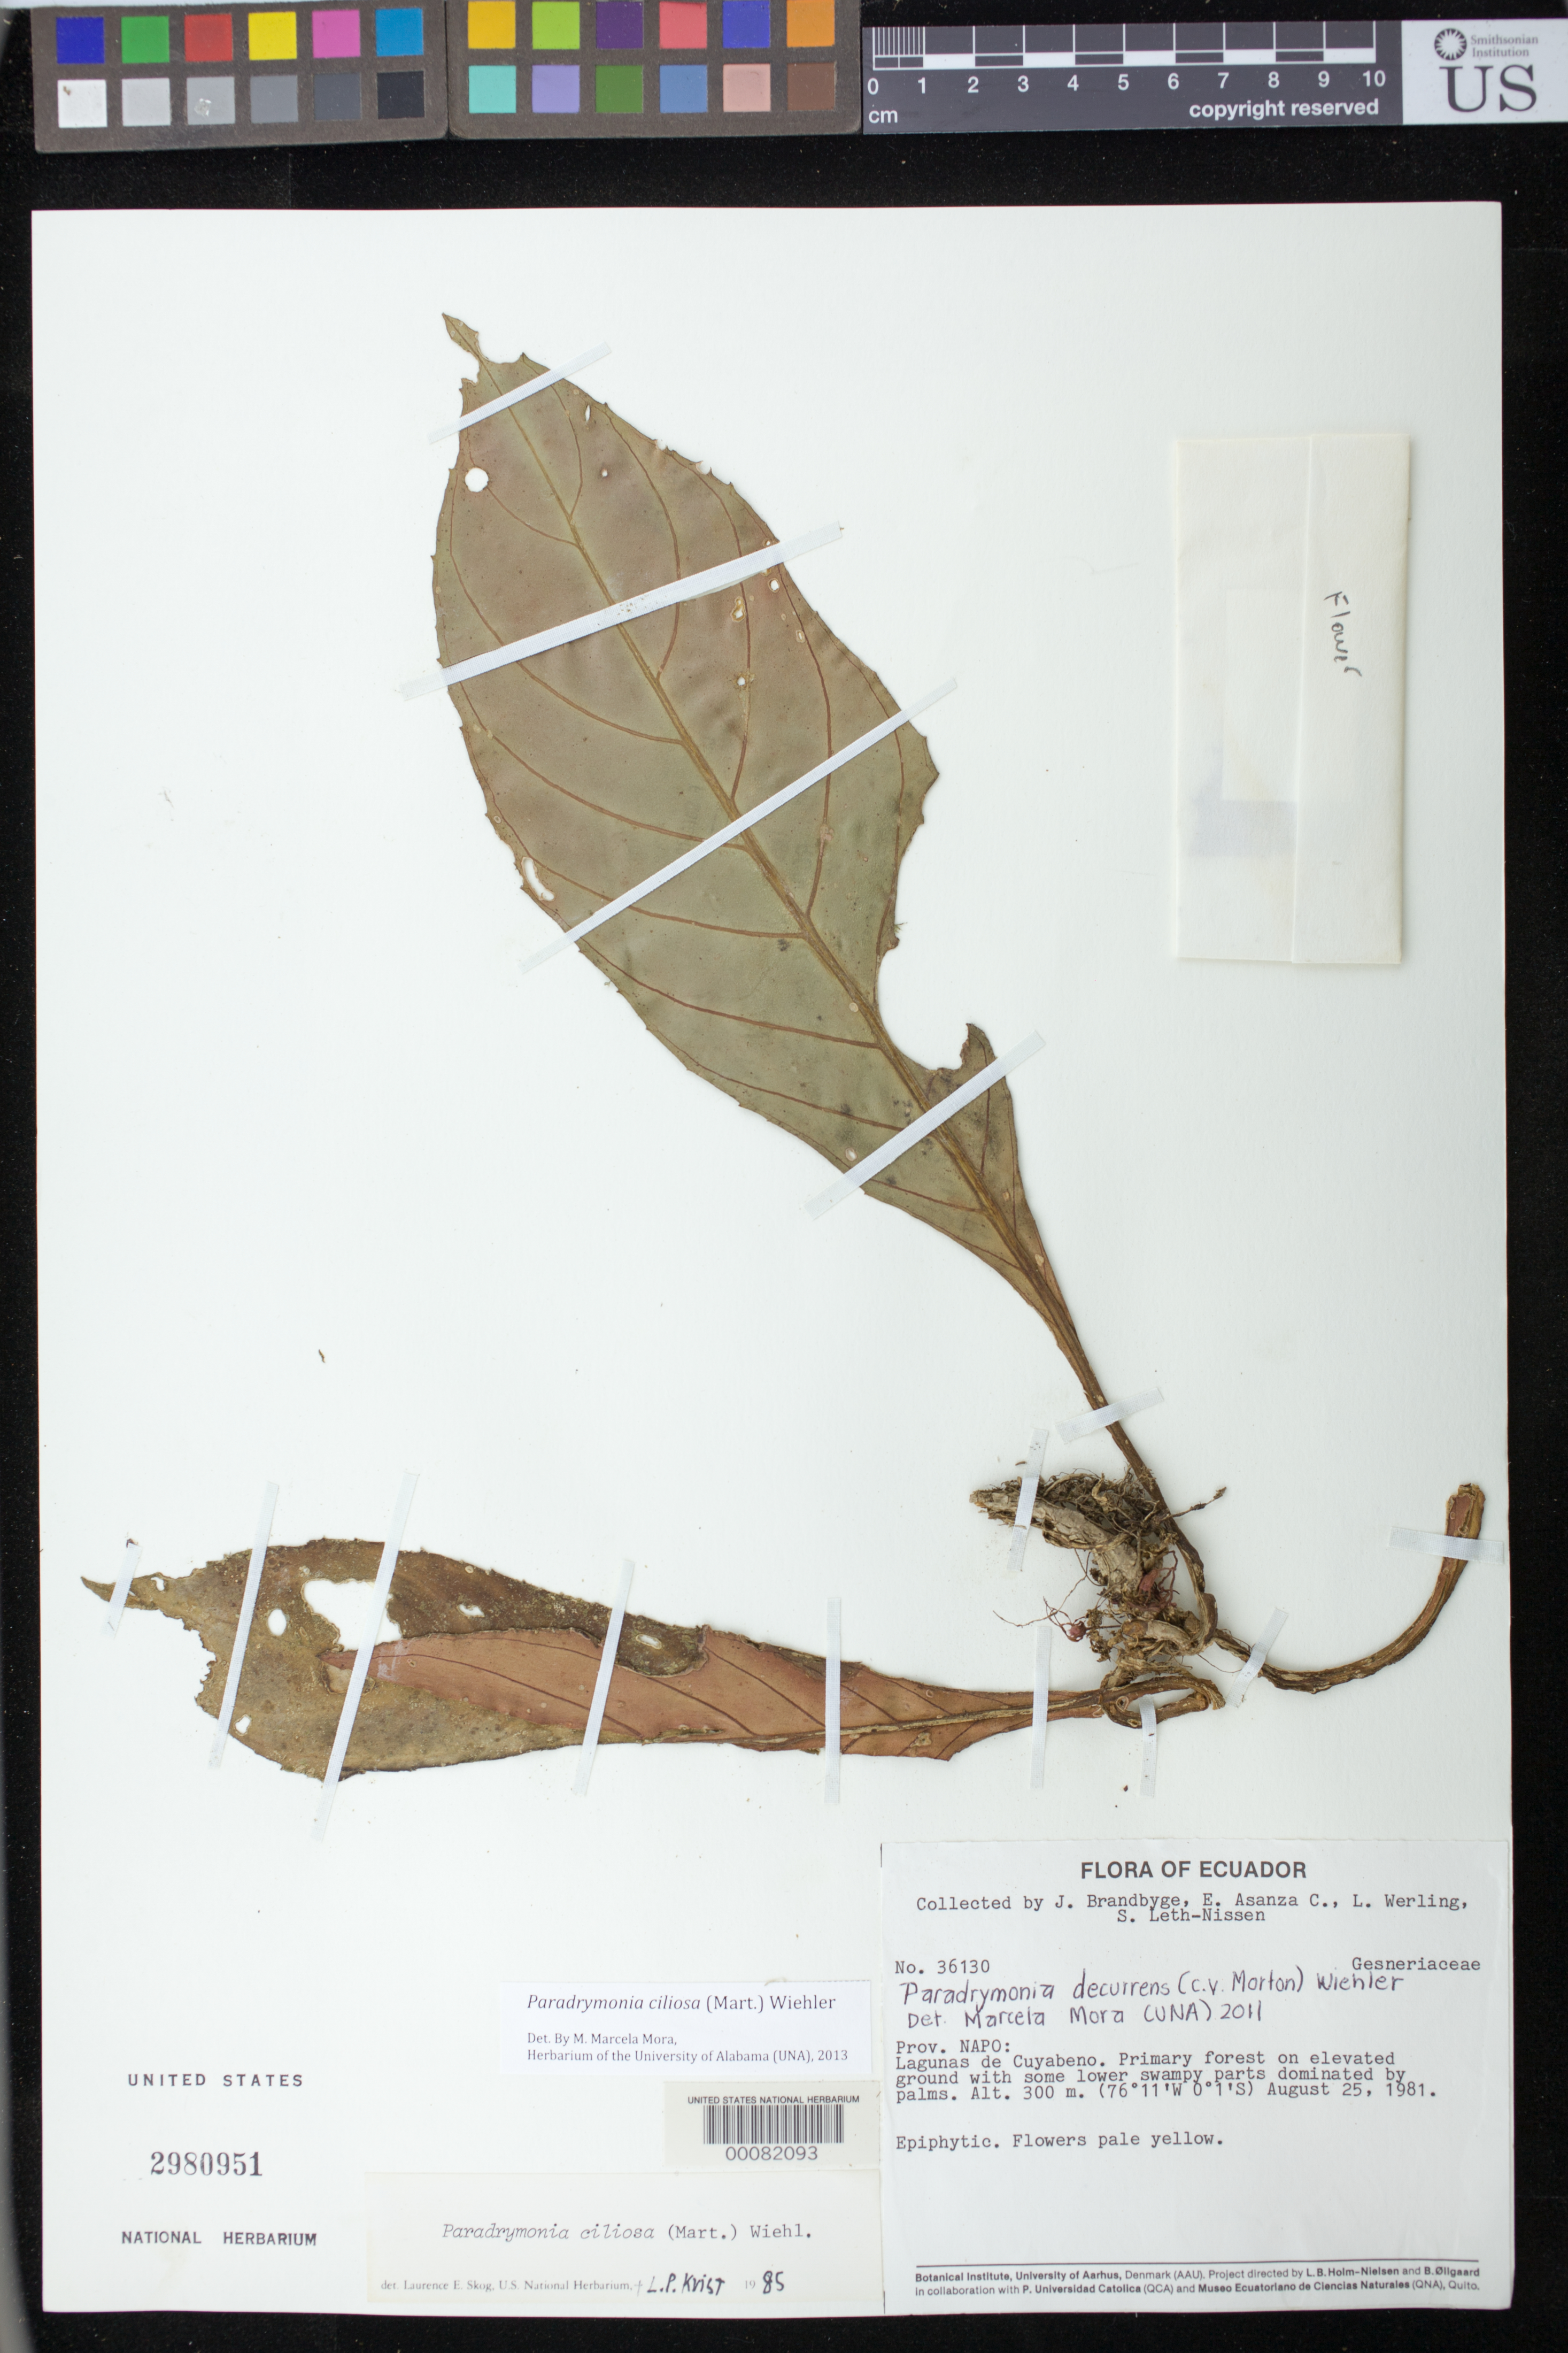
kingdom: Plantae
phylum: Tracheophyta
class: Magnoliopsida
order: Lamiales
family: Gesneriaceae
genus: Paradrymonia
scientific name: Paradrymonia ciliosa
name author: (Mart.) Wiehler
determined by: Mora, M. Marcela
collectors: J. Brandbyge & et al.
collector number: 36130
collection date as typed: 25 Aug 1981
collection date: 1981-08-25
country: Ecuador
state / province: Sucumbíos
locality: Napo.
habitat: Primary forest on elevated ground with some lower swampy parts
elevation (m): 300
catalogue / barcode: US 2980951